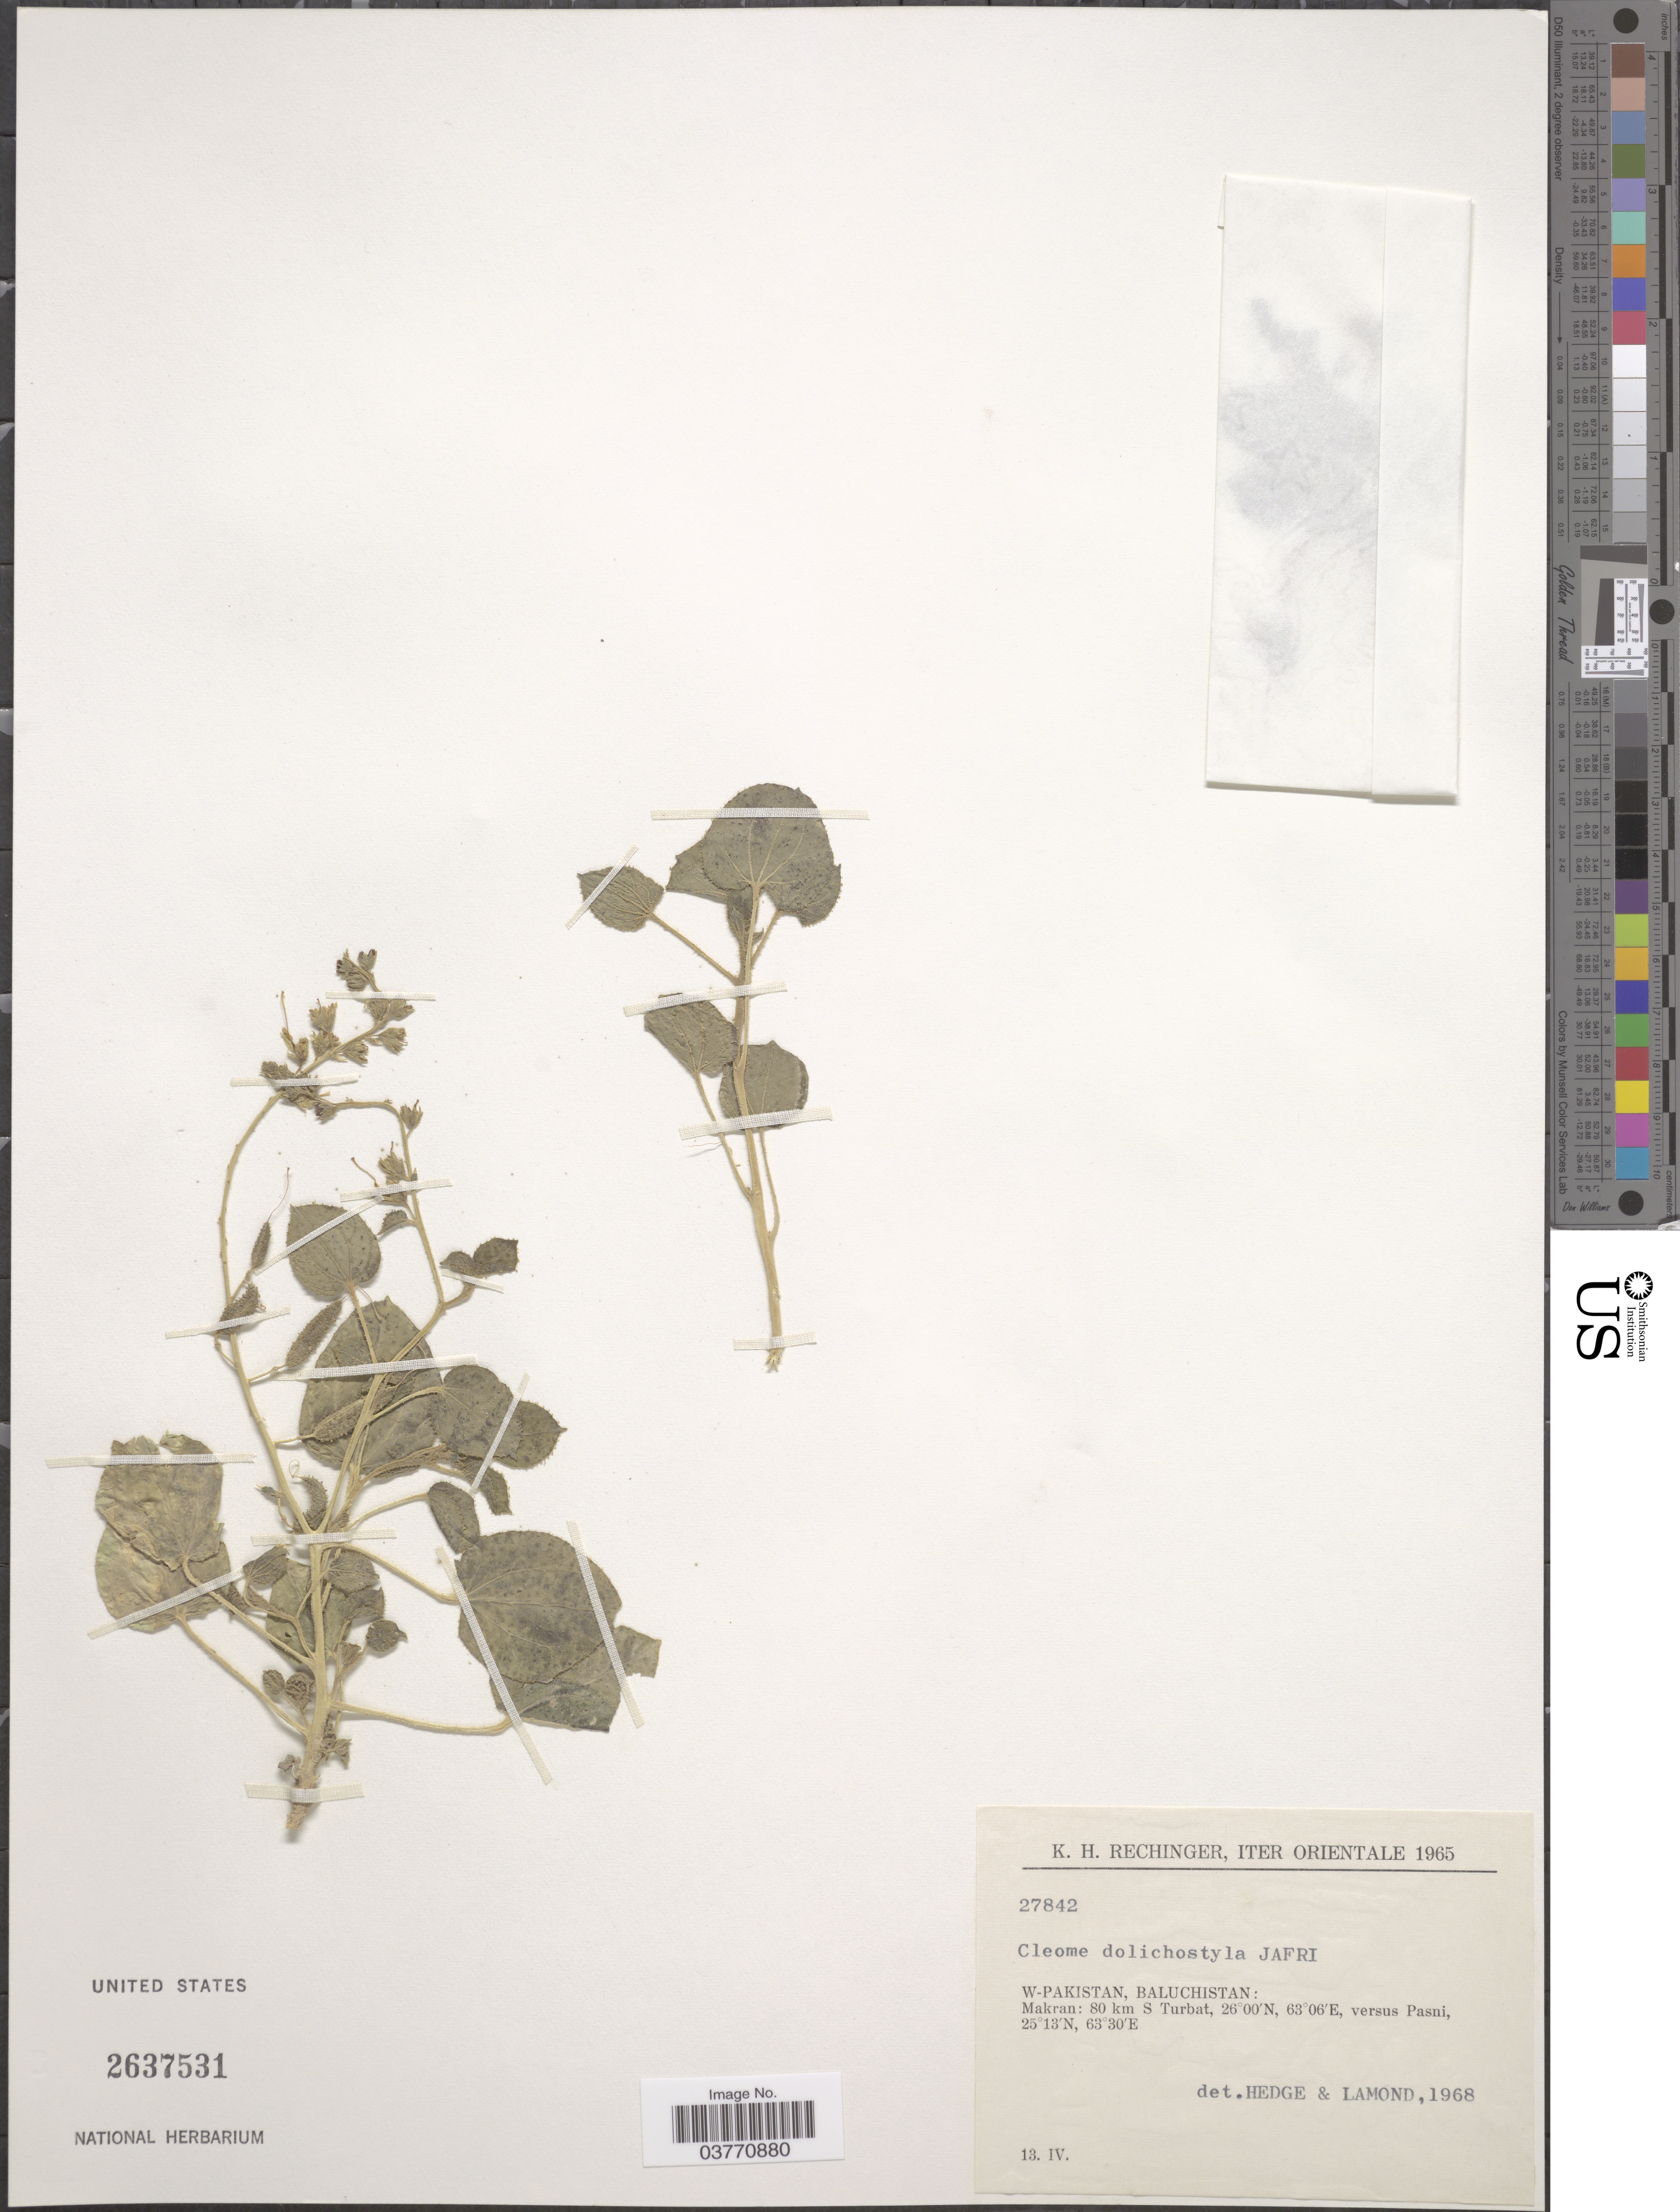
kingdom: Plantae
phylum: Tracheophyta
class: Magnoliopsida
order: Brassicales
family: Cleomaceae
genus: Rorida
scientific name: Rorida dolichostyla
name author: (Jafri) Khorasani & Naqinezhad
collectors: K. H. Rechinger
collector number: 27842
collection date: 1965-04-13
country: Pakistan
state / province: Balochistan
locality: Iter Orientale. W-Pakistan, Baluchistan: Makran: 80 km S Turbat, versus Pasni.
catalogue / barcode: US 2637531